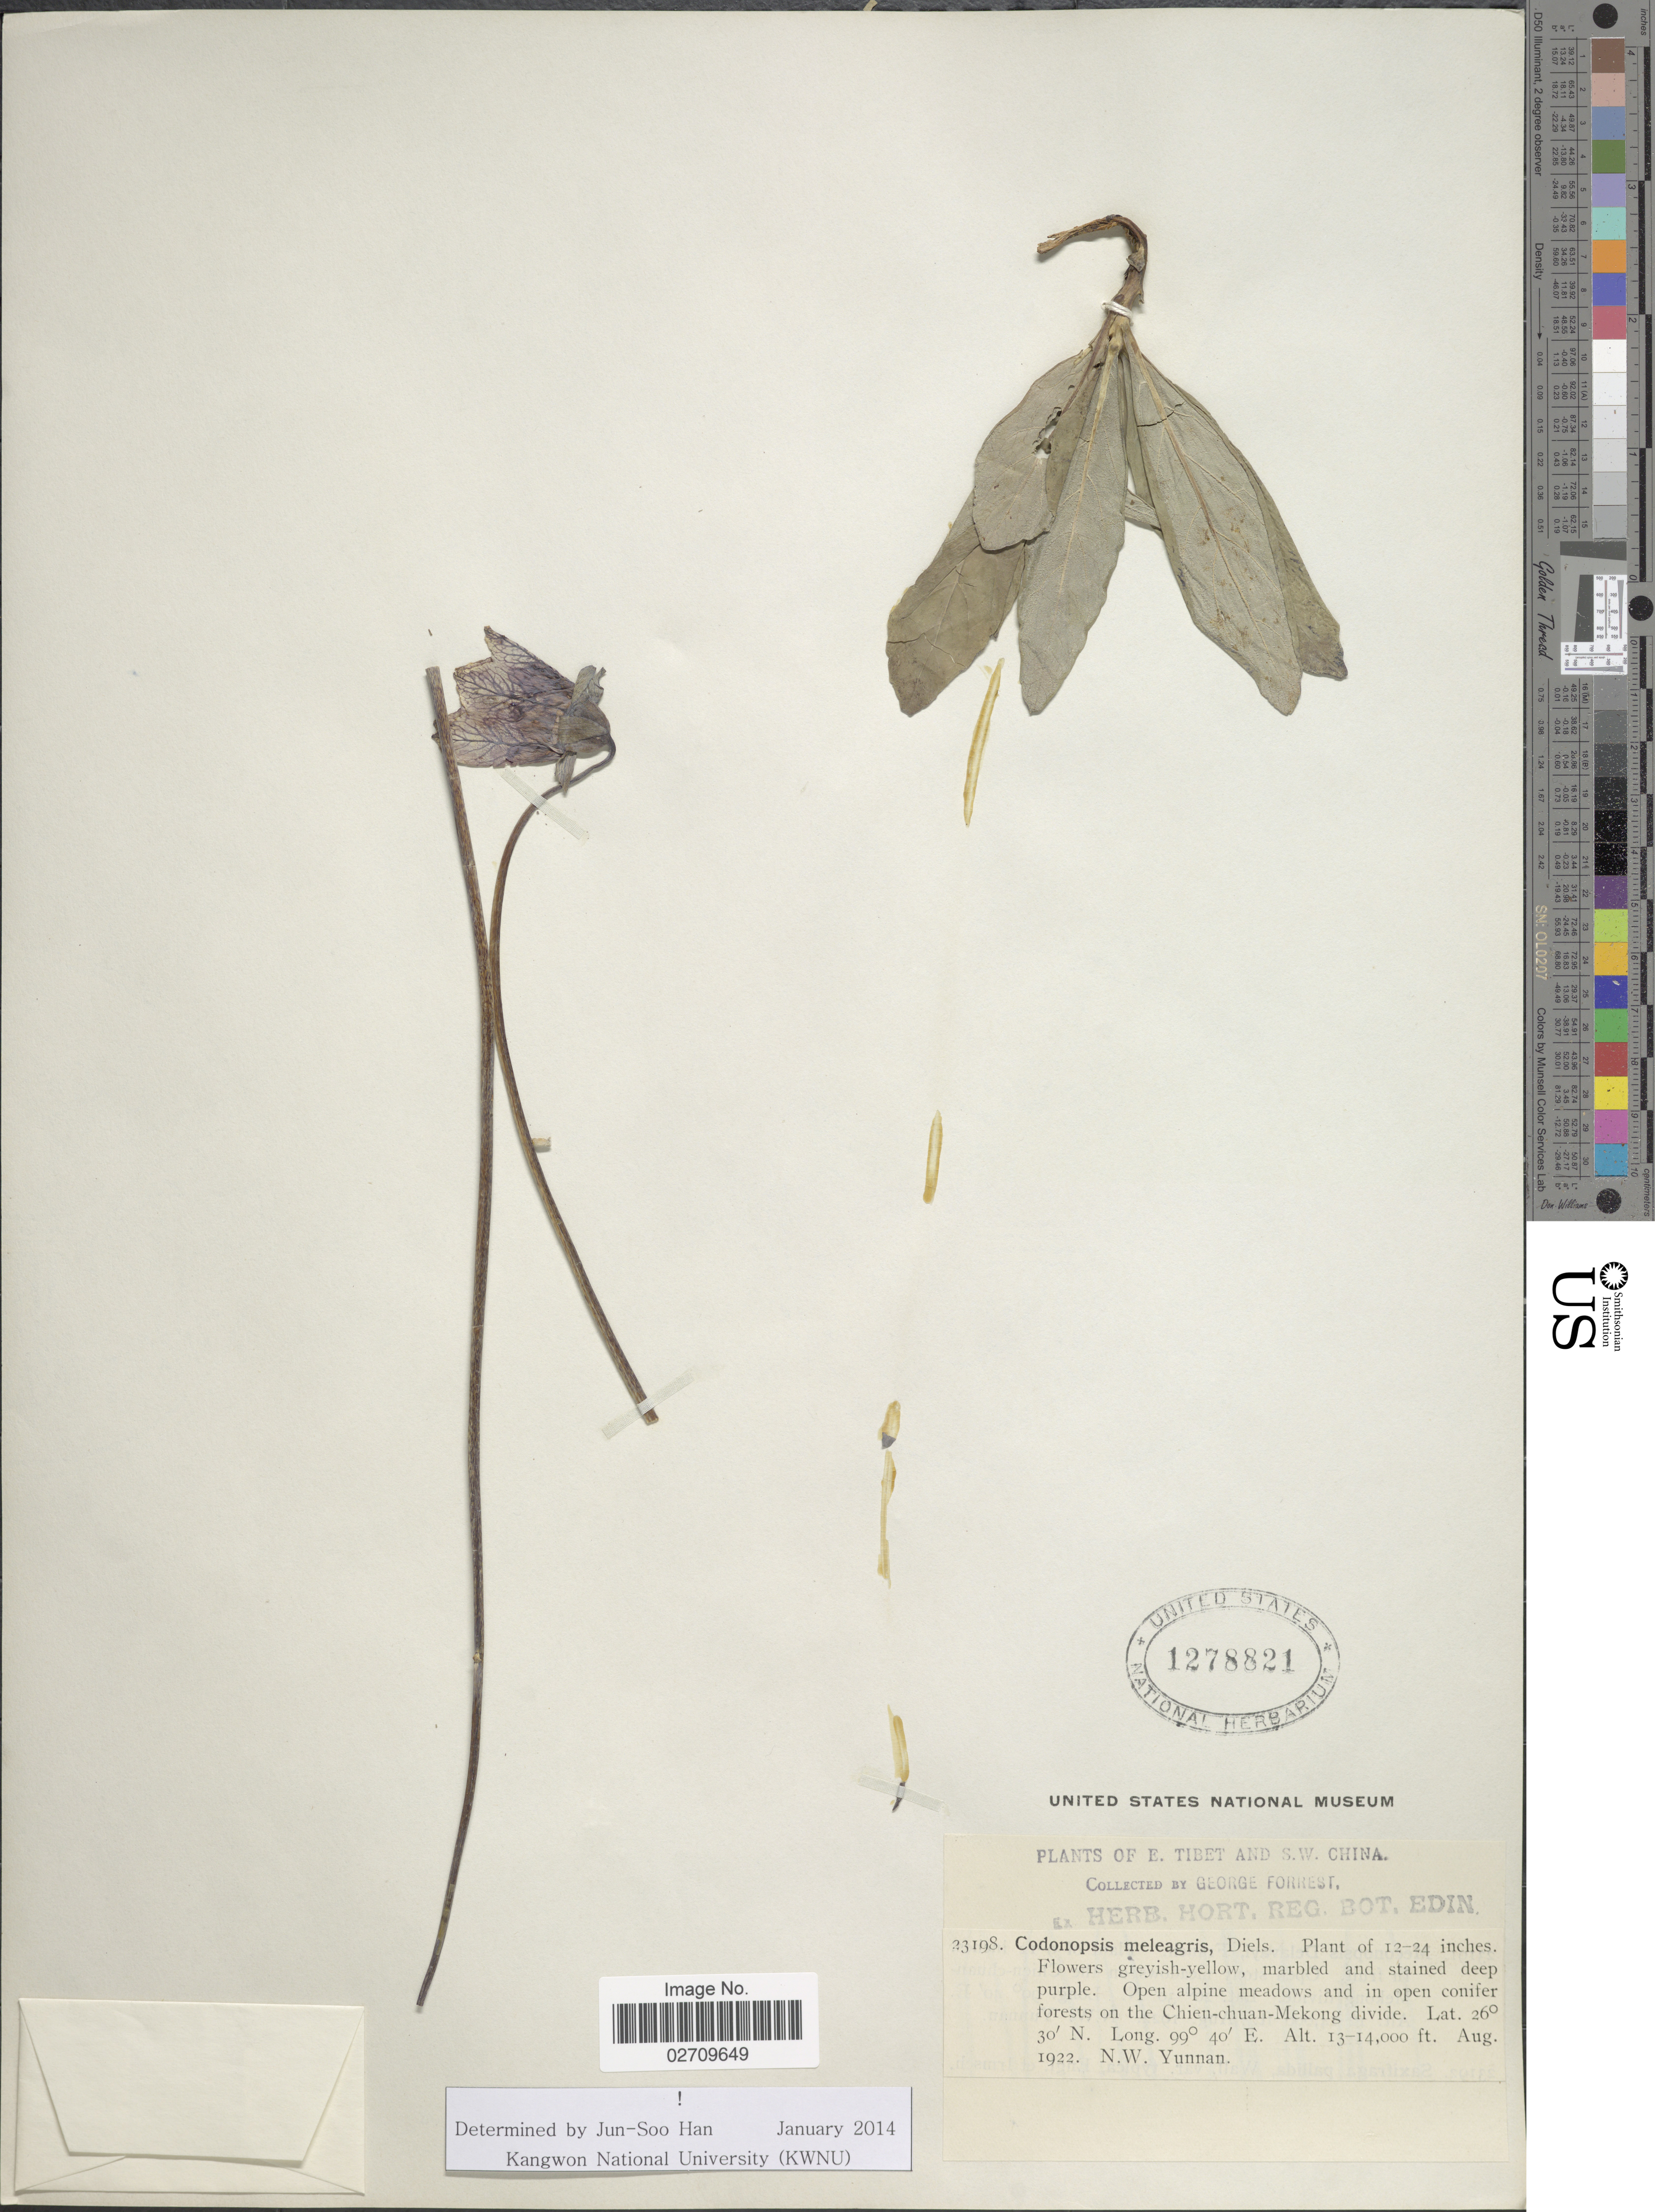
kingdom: Plantae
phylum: Tracheophyta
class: Magnoliopsida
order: Asterales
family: Campanulaceae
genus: Codonopsis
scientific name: Codonopsis meleagris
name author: Diels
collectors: G. Forrest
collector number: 23198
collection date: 1922-08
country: China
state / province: Yunnan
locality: E. Tibet and S.W. China, Open alpine meadows and in open conifer forests on the Chien-chuan-Mekong divide, N.W. Yunnan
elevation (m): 3962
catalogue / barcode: US 1278821